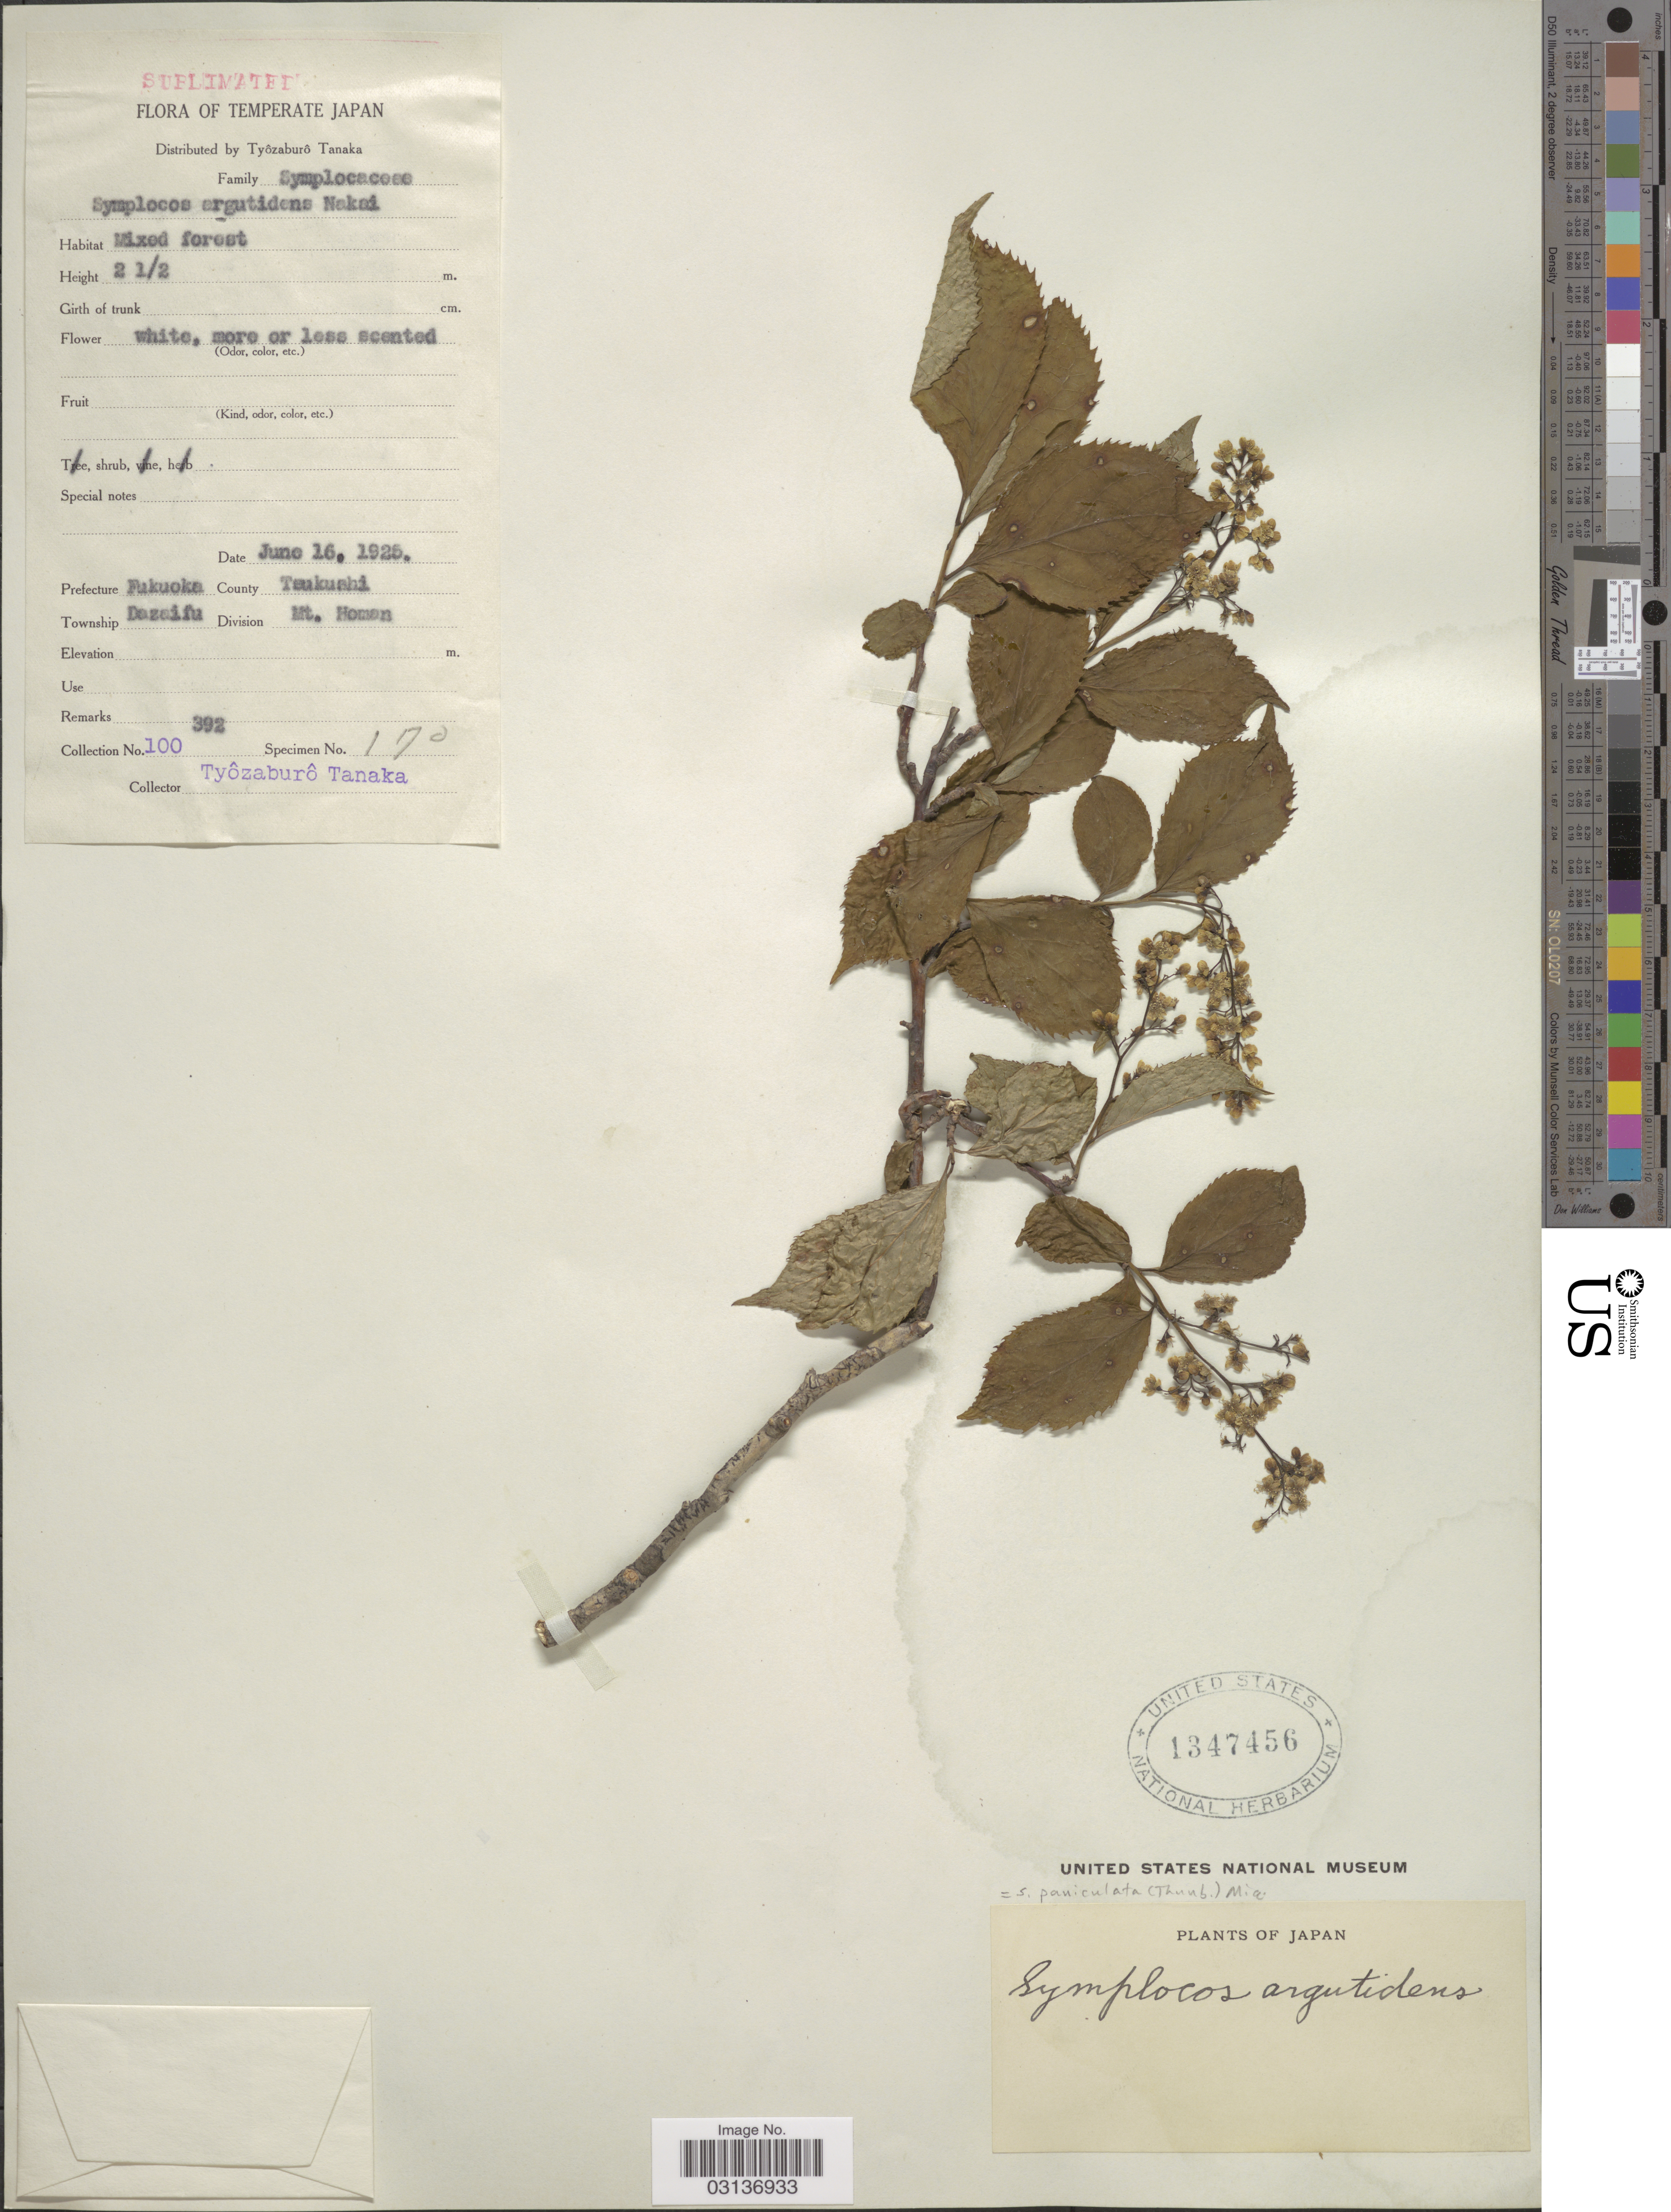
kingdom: Plantae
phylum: Tracheophyta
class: Magnoliopsida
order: Ericales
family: Symplocaceae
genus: Symplocos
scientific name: Symplocos paniculata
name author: Miq.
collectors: T. Tanaka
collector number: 100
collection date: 1925-06-16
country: Japan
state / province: Hukuoka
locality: Temperate Japan. Prefecture: Fukuoka, County: Tsukuahi. Township: Dazaifu. Division: Mt. Homan.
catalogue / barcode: US 1347456